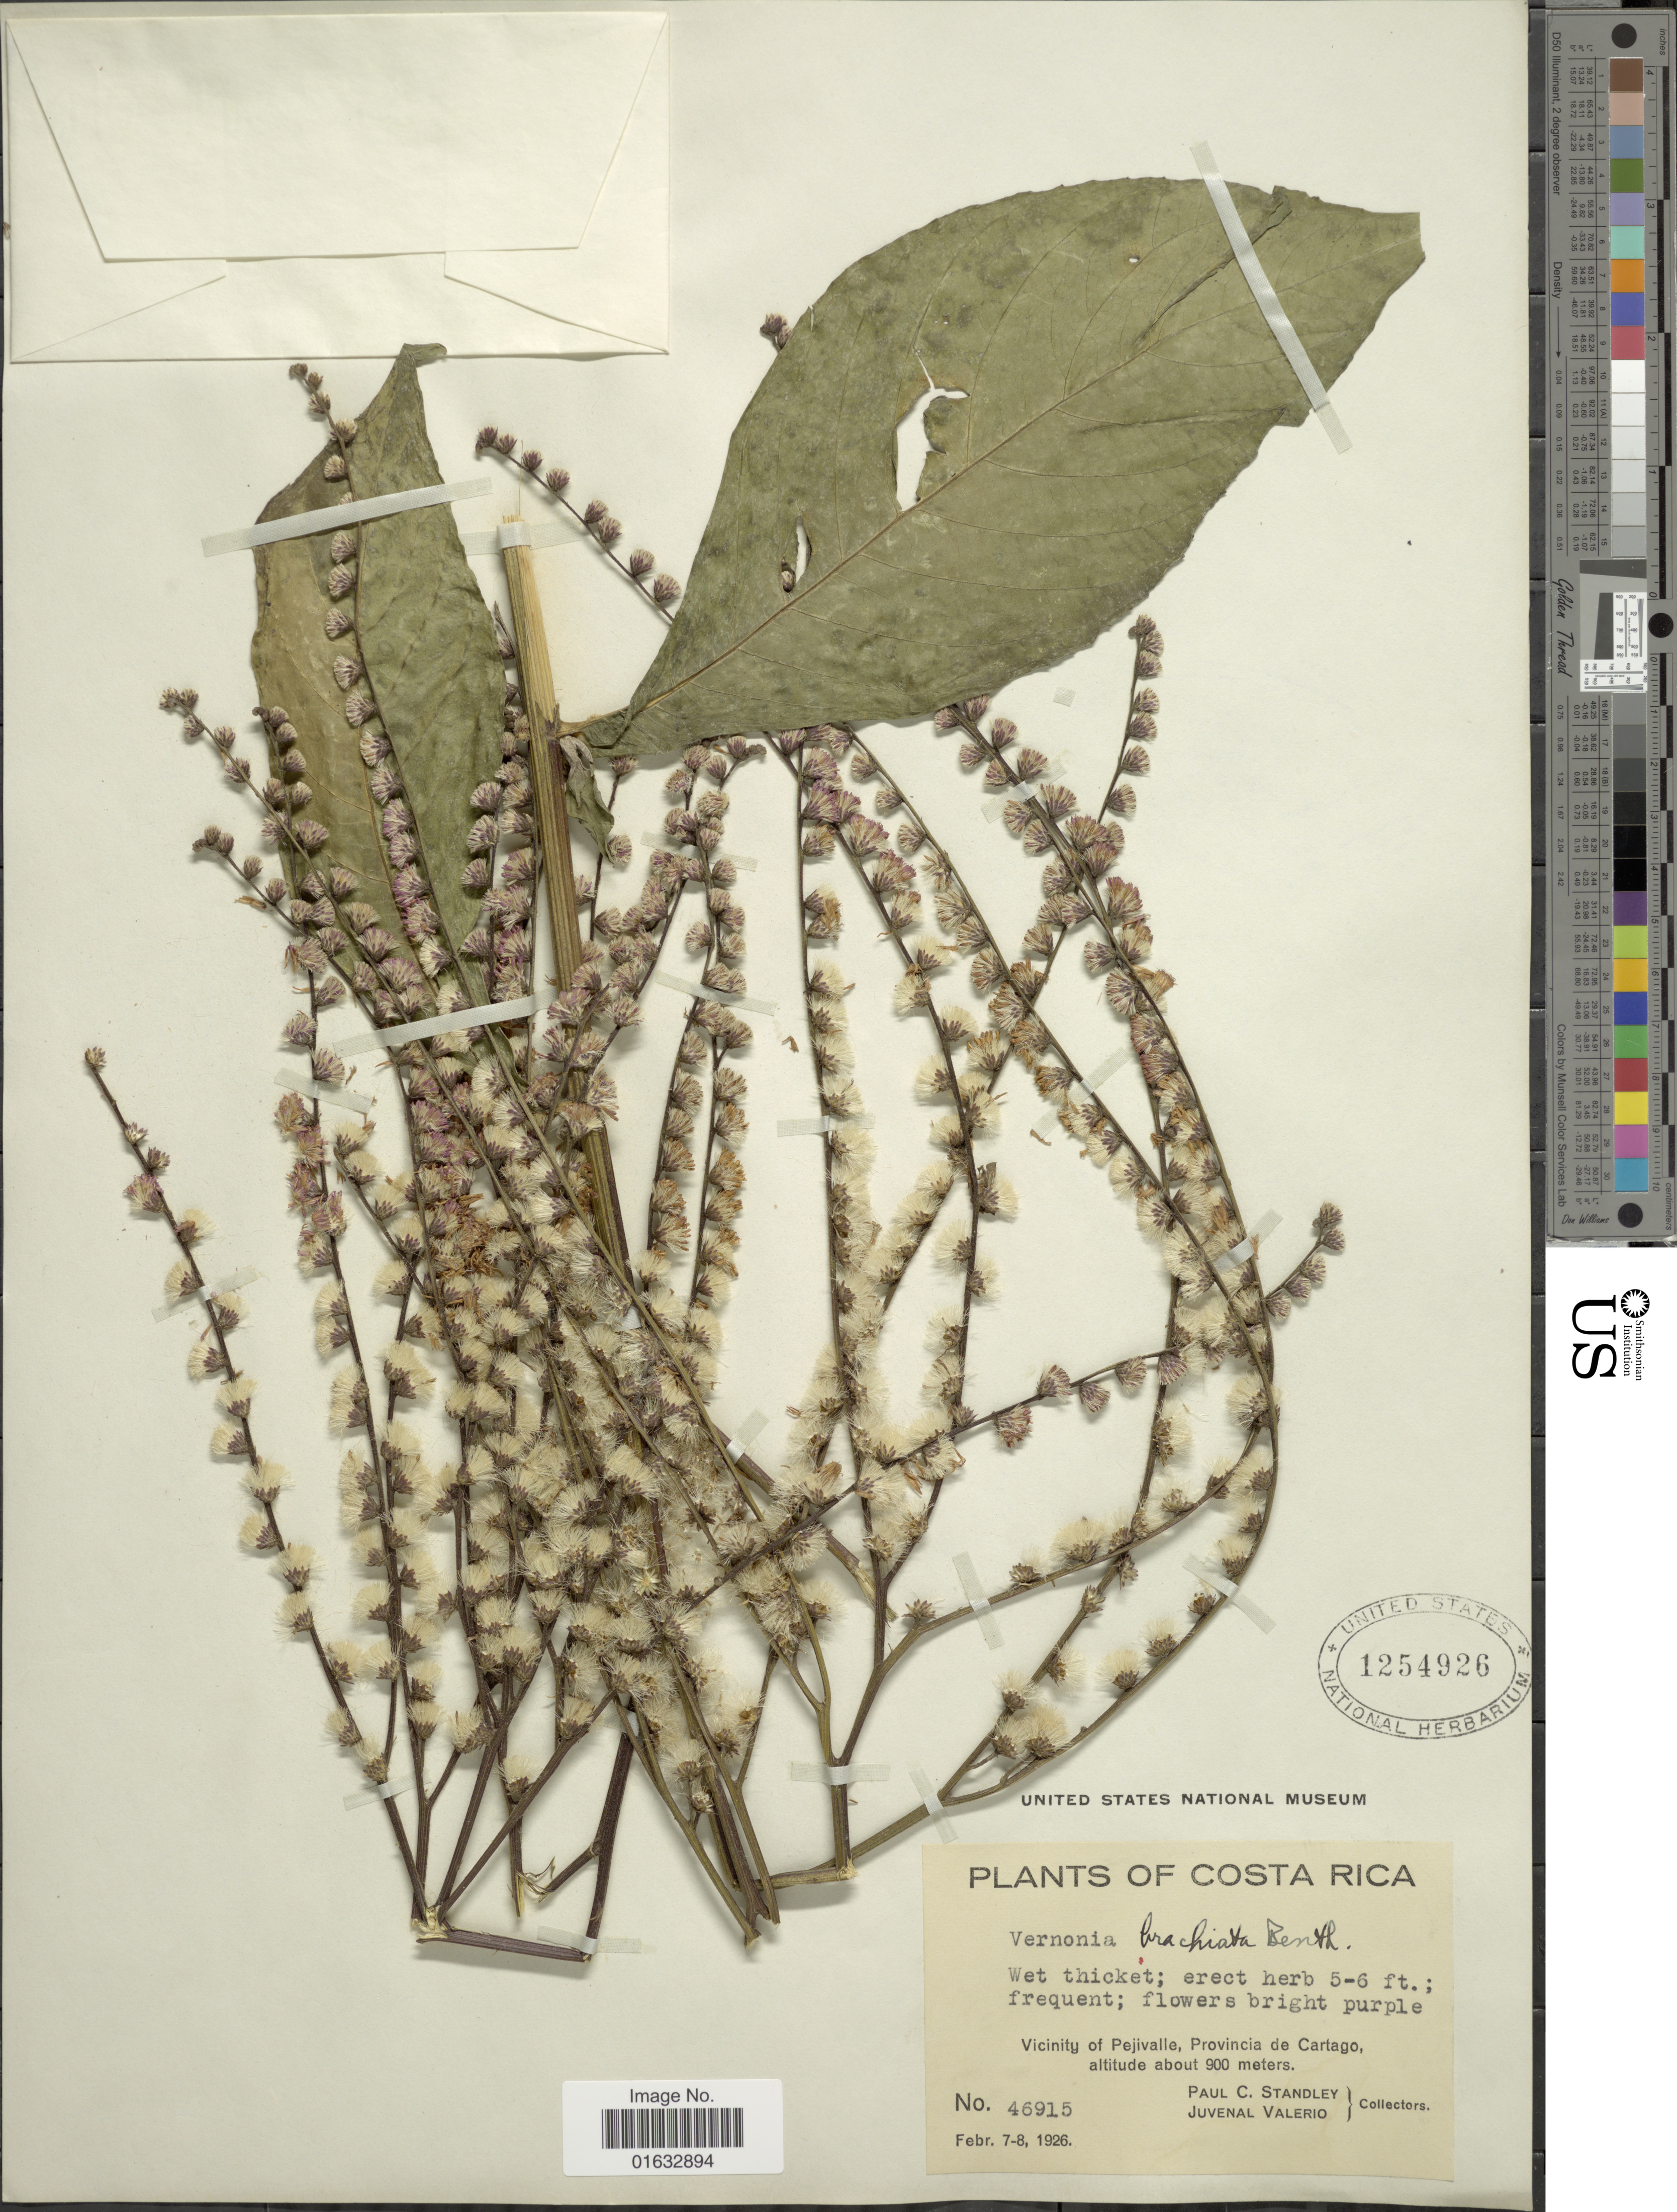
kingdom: Plantae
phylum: Tracheophyta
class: Magnoliopsida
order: Asterales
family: Asteraceae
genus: Eirmocephala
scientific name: Eirmocephala brachiata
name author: (Benth.) H. Rob.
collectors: P. C. Standley & J. Valerio R.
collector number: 46915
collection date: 1926-02-07/1926-02-08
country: Costa Rica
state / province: Cartago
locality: Vicinity of Pejivalle, Provincia de Cartago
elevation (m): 900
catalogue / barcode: US 1254926